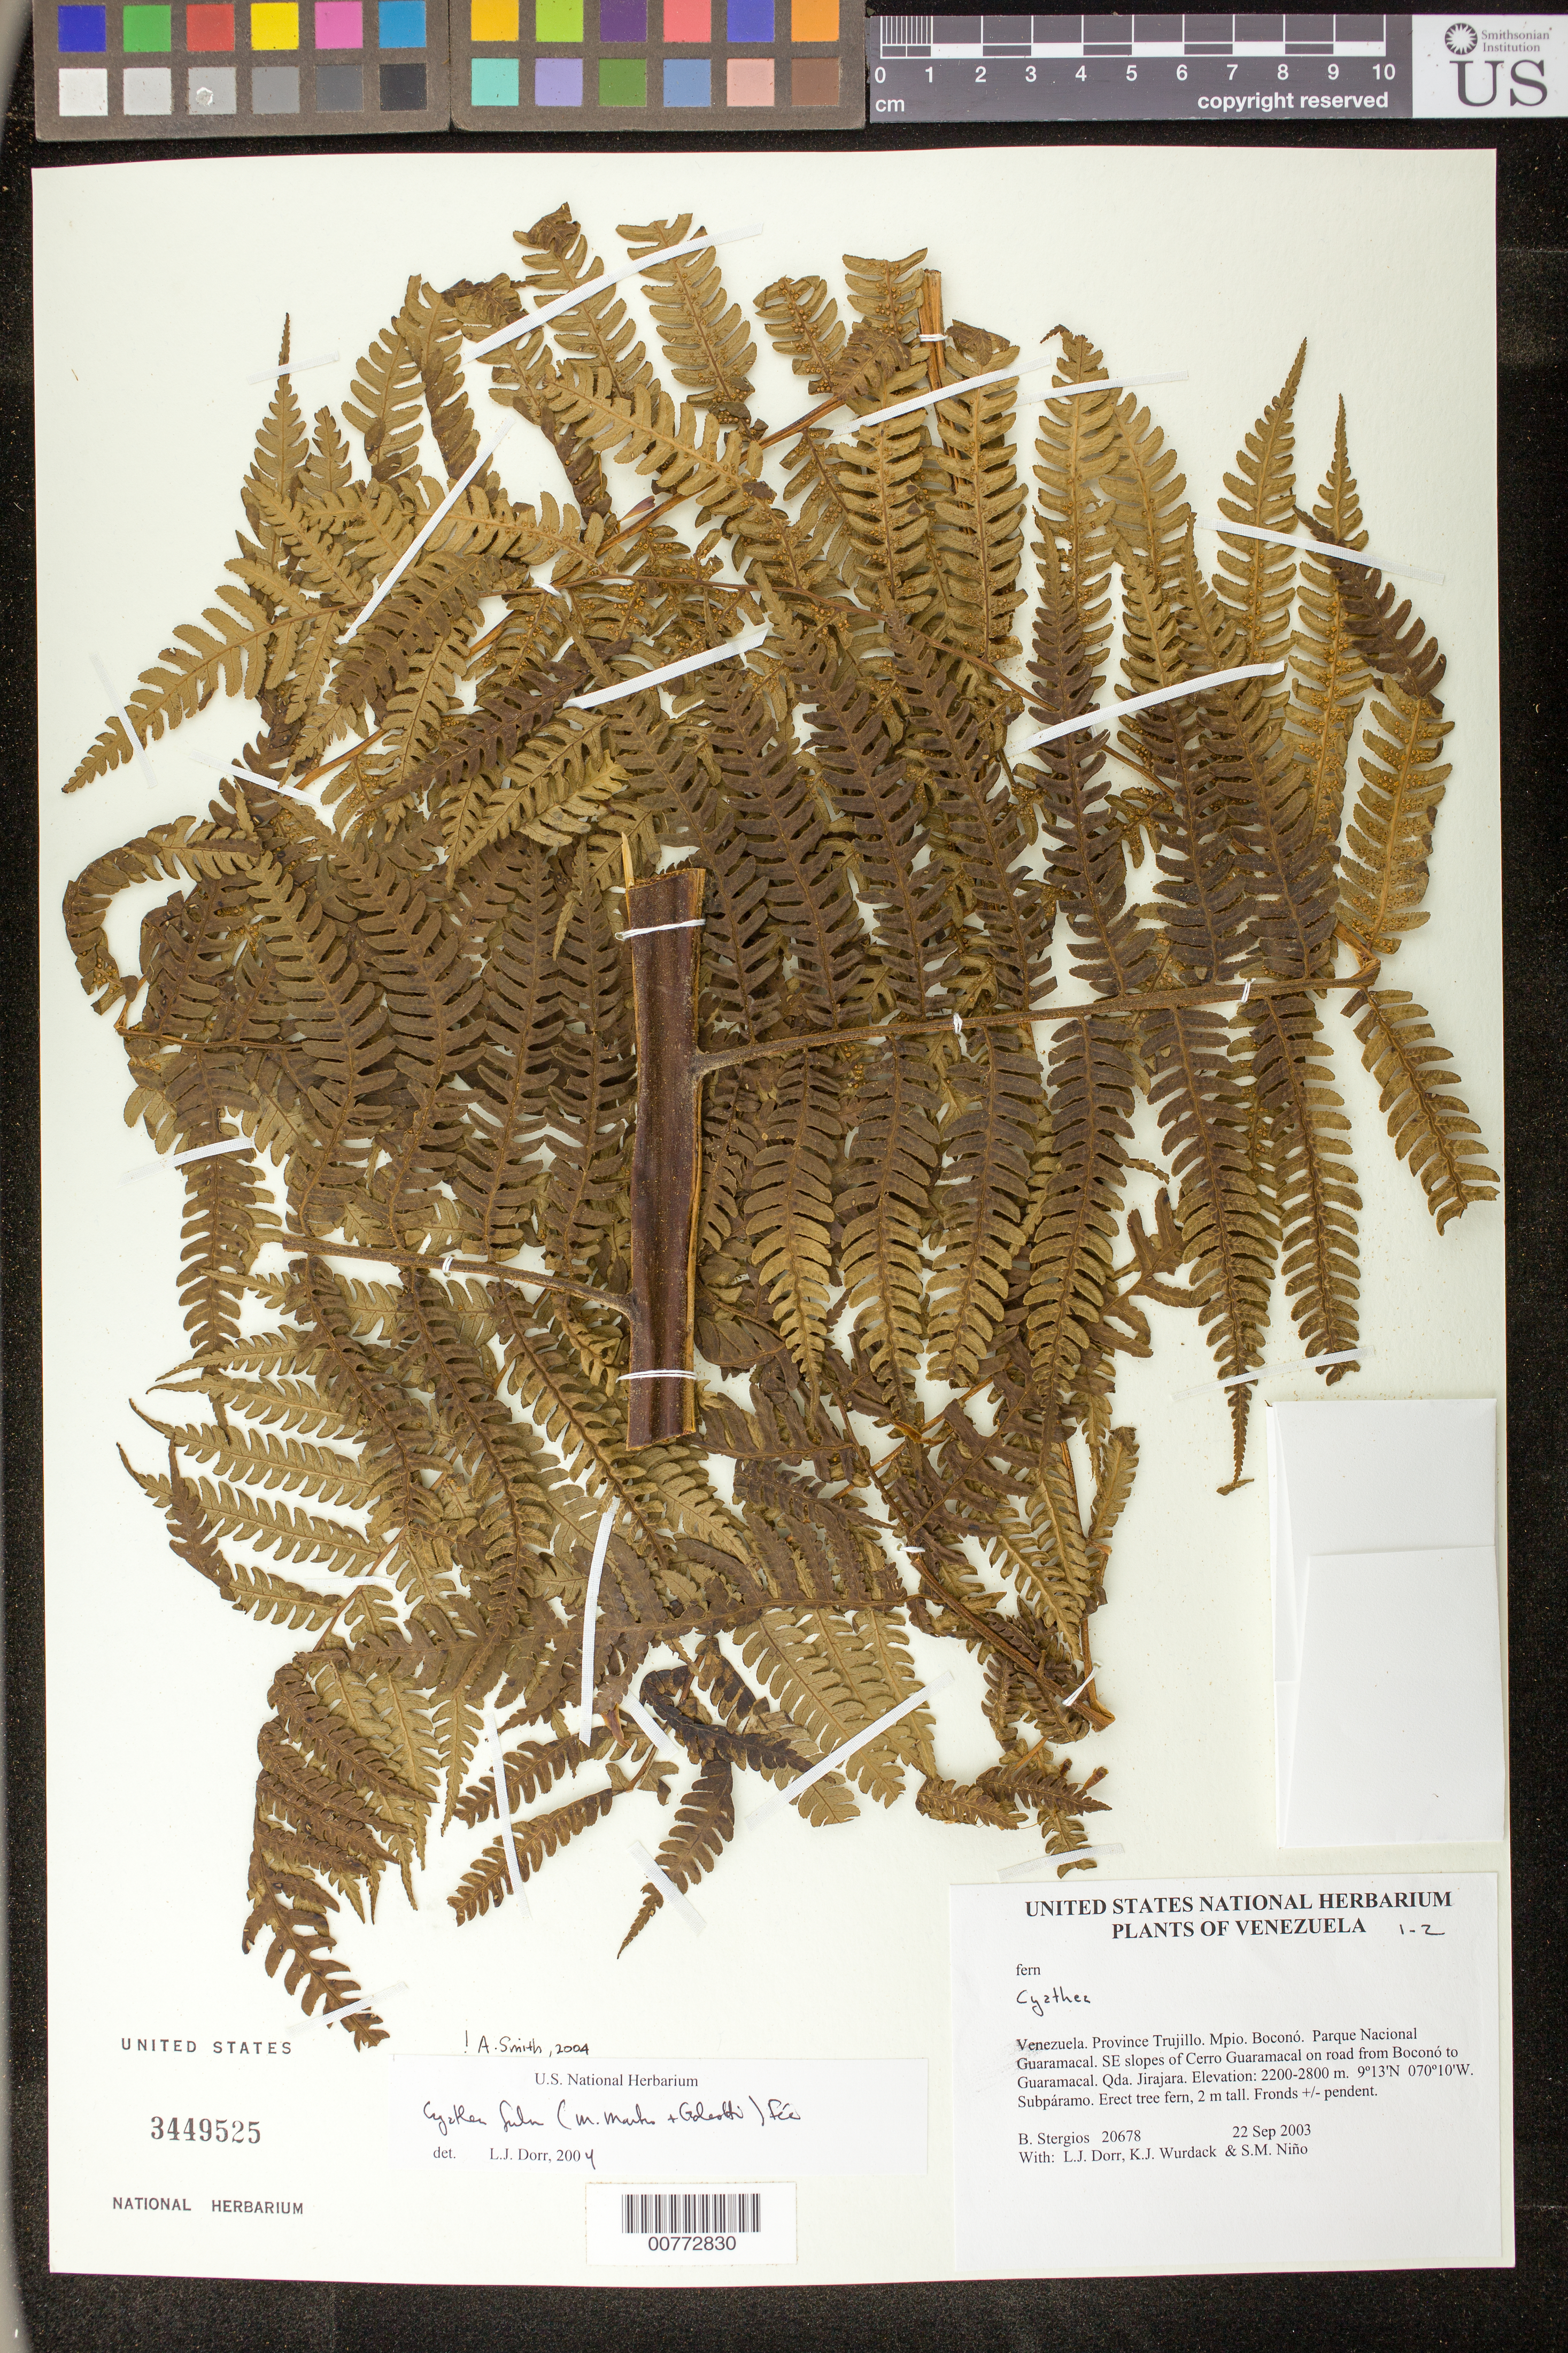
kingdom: Plantae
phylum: Tracheophyta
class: Polypodiopsida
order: Cyatheales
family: Cyatheaceae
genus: Cyathea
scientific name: Cyathea fulva Sodiro, nom. illeg. hom.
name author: Sodiro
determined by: Dorr, L. J., (BOT), Smithsonian Institution - National Museum of Natural History (UNITED STATES)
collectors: B. G. Stergios, L. J. Dorr, K. Wurdack & S. M. Niño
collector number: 20678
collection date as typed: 22 Sep 2003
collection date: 2003-09-22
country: Venezuela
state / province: Trujillo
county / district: Boconó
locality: Parque Nacional Guaramacal. SE slopes of Cerro Guaramacal on road from Boconó to Guaramacal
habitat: Subpáramo.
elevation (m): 2200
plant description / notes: PORT, US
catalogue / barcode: US 3449525